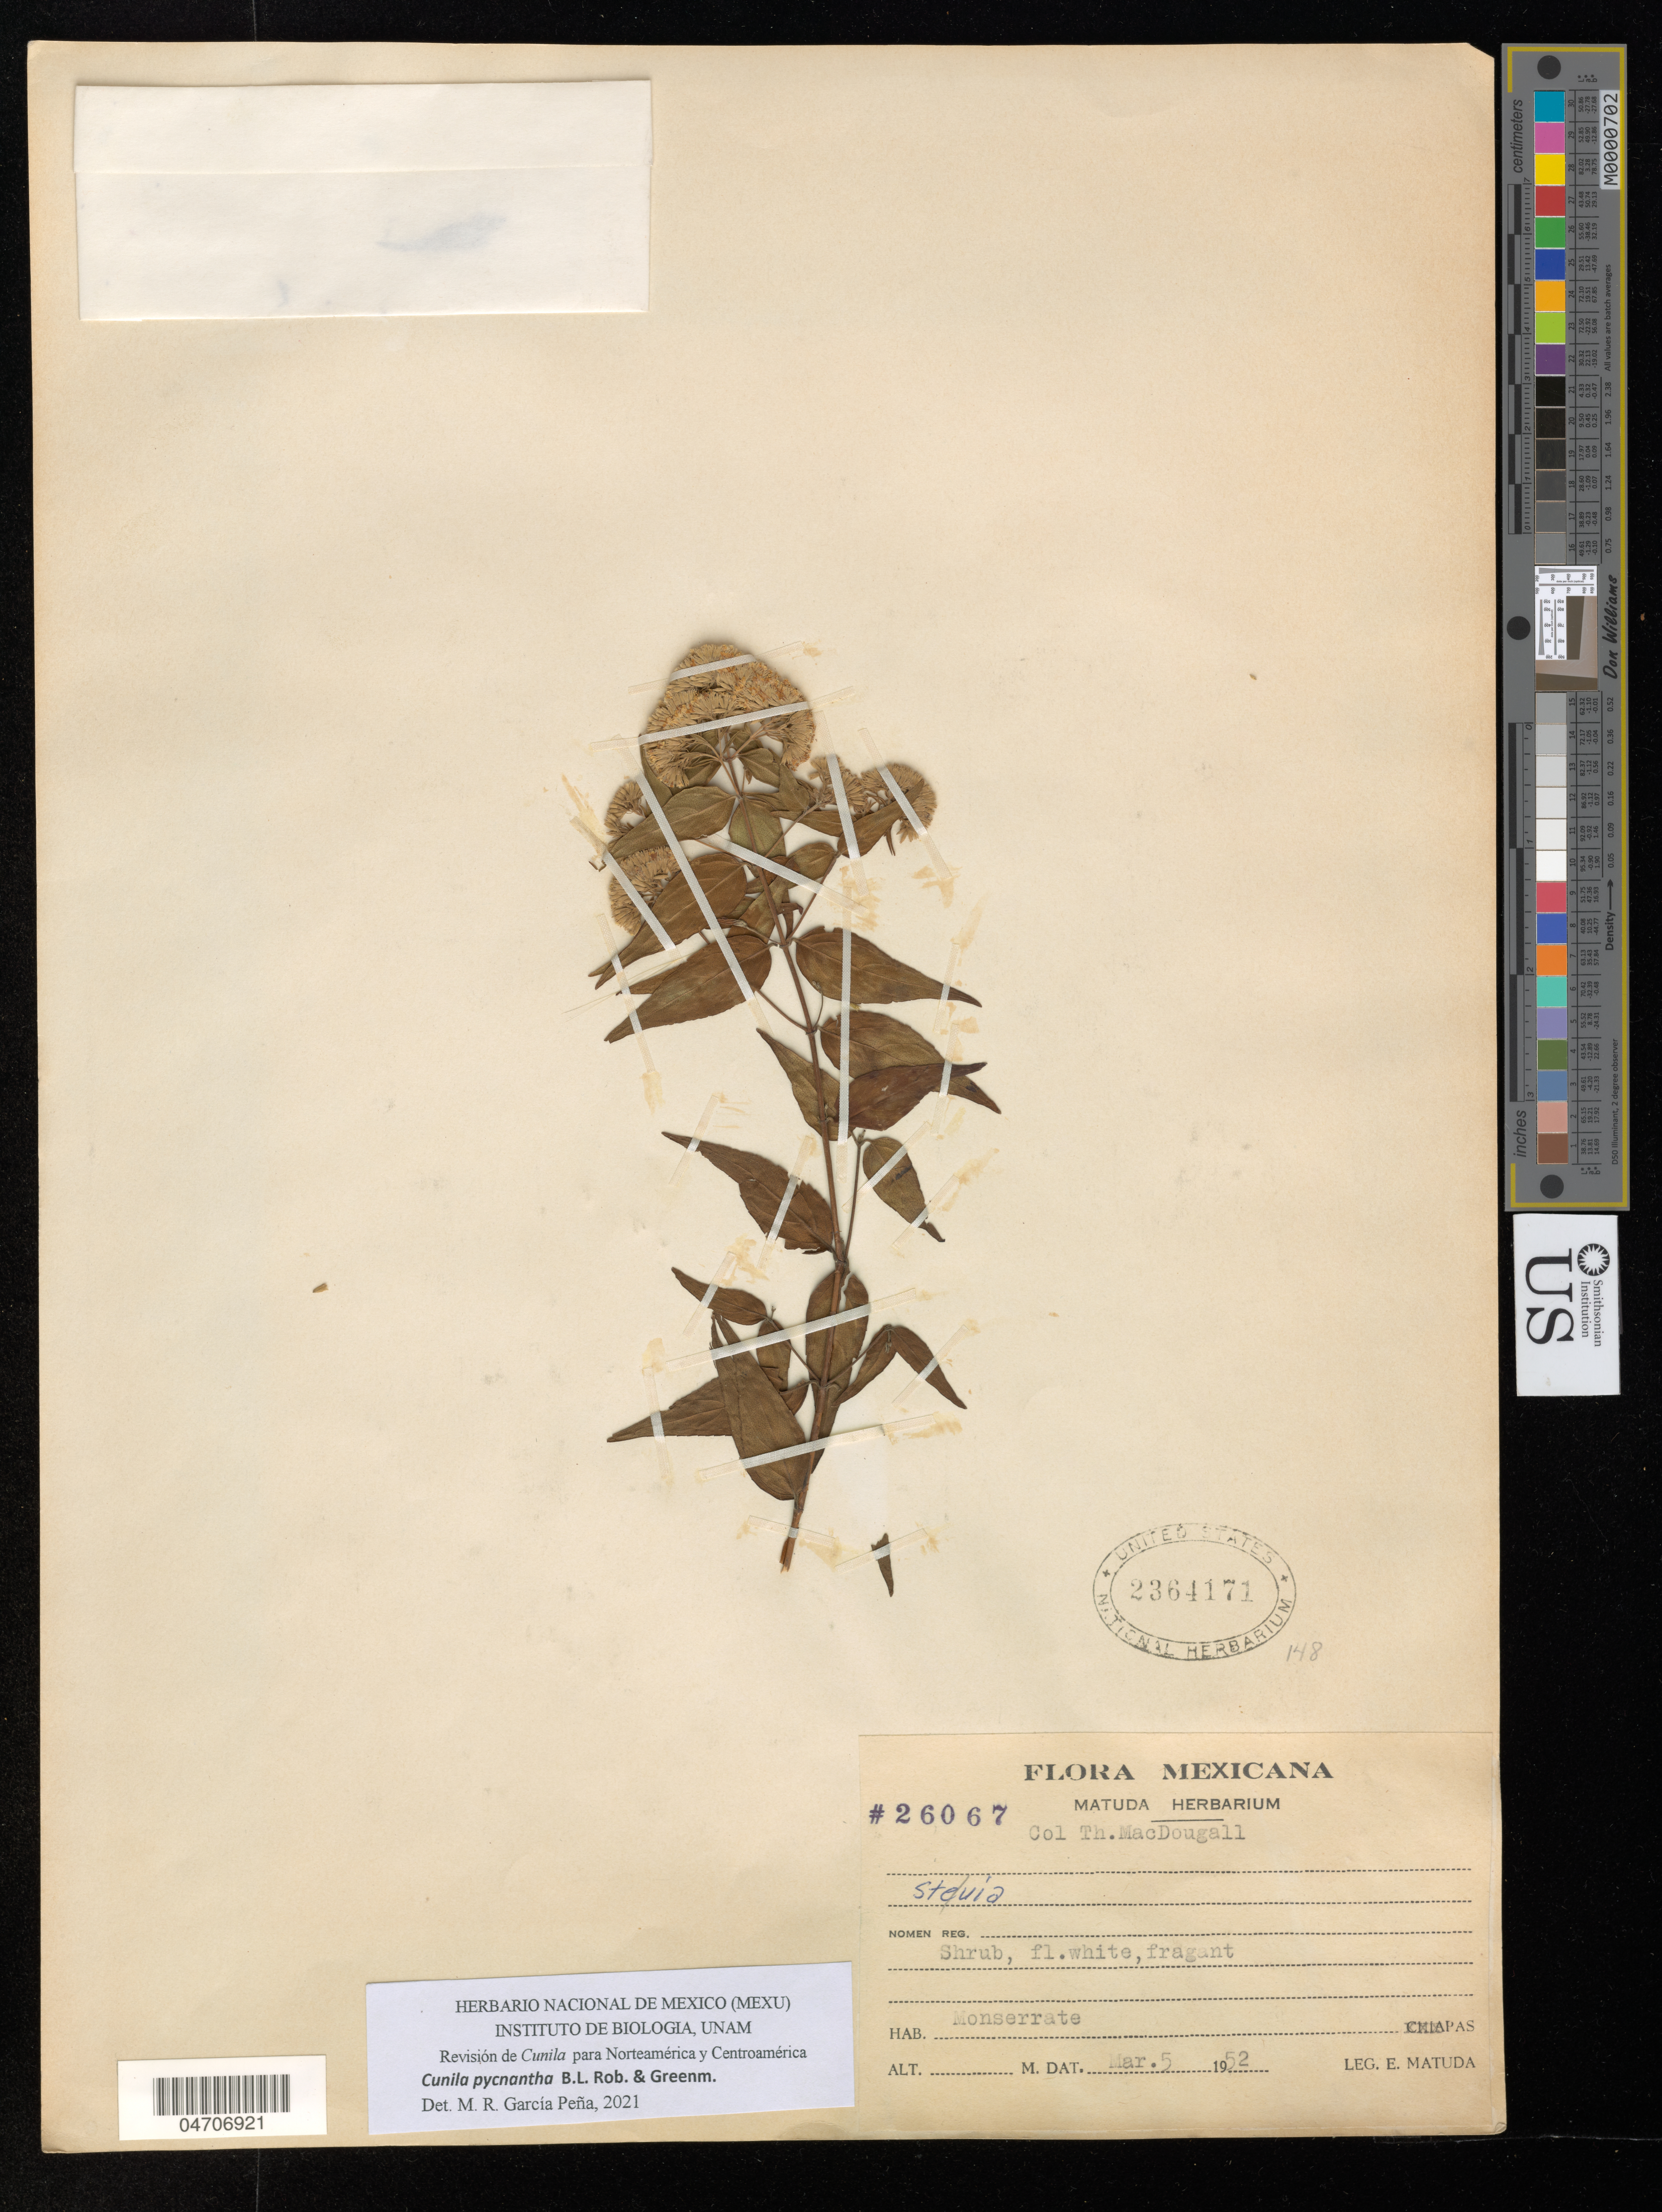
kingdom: Plantae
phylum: Tracheophyta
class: Magnoliopsida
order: Lamiales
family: Lamiaceae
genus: Cunila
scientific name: Cunila pycnantha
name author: B.L. Rob. & Greenm.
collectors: E. Matuda & T. Macdougall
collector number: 26067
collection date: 1952-03-05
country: Mexico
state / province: Chiapas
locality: Monserrate.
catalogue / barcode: US 2364171